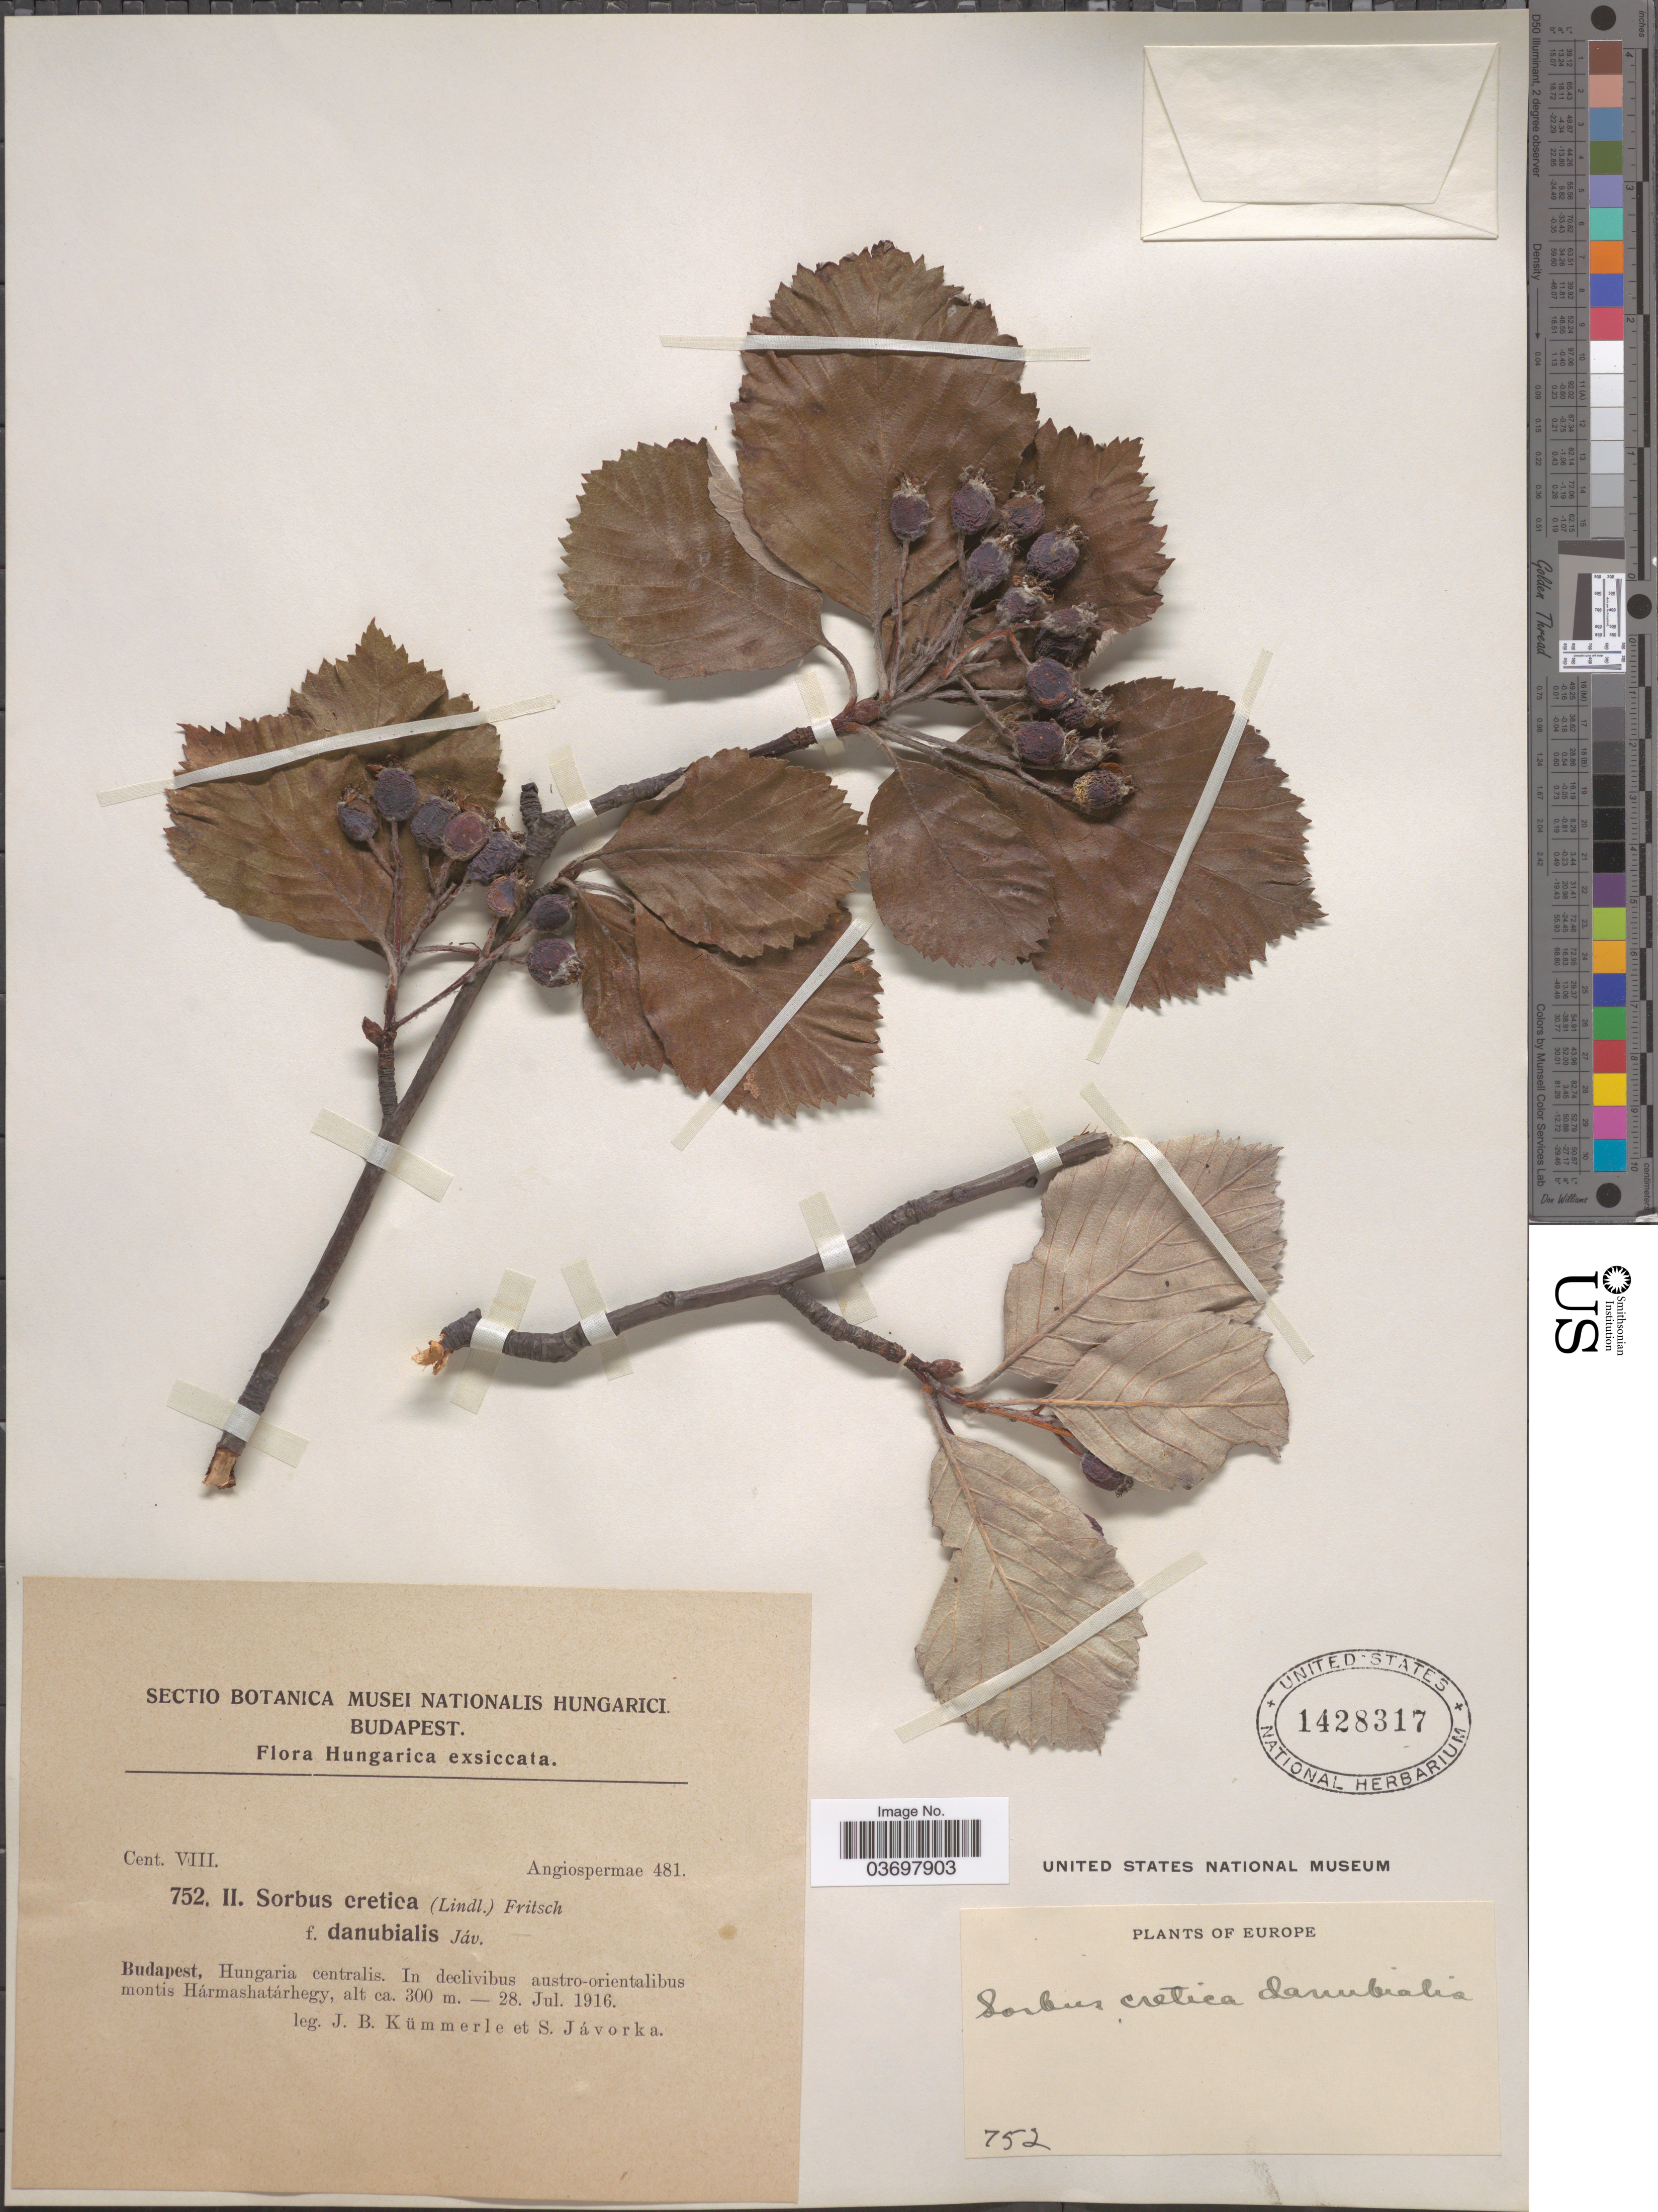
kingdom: Plantae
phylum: Tracheophyta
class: Magnoliopsida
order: Rosales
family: Rosaceae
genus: Sorbus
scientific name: Sorbus aria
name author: (L.) Crantz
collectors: J. Kummerle & S. Javorka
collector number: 752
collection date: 1916-07-28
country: Hungary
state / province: Budapest, Capital District of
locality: Budapest, Hungaria centralis. In declivibus austro-orientalibus montis Hármashatárhegy.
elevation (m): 300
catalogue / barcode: US 1428317